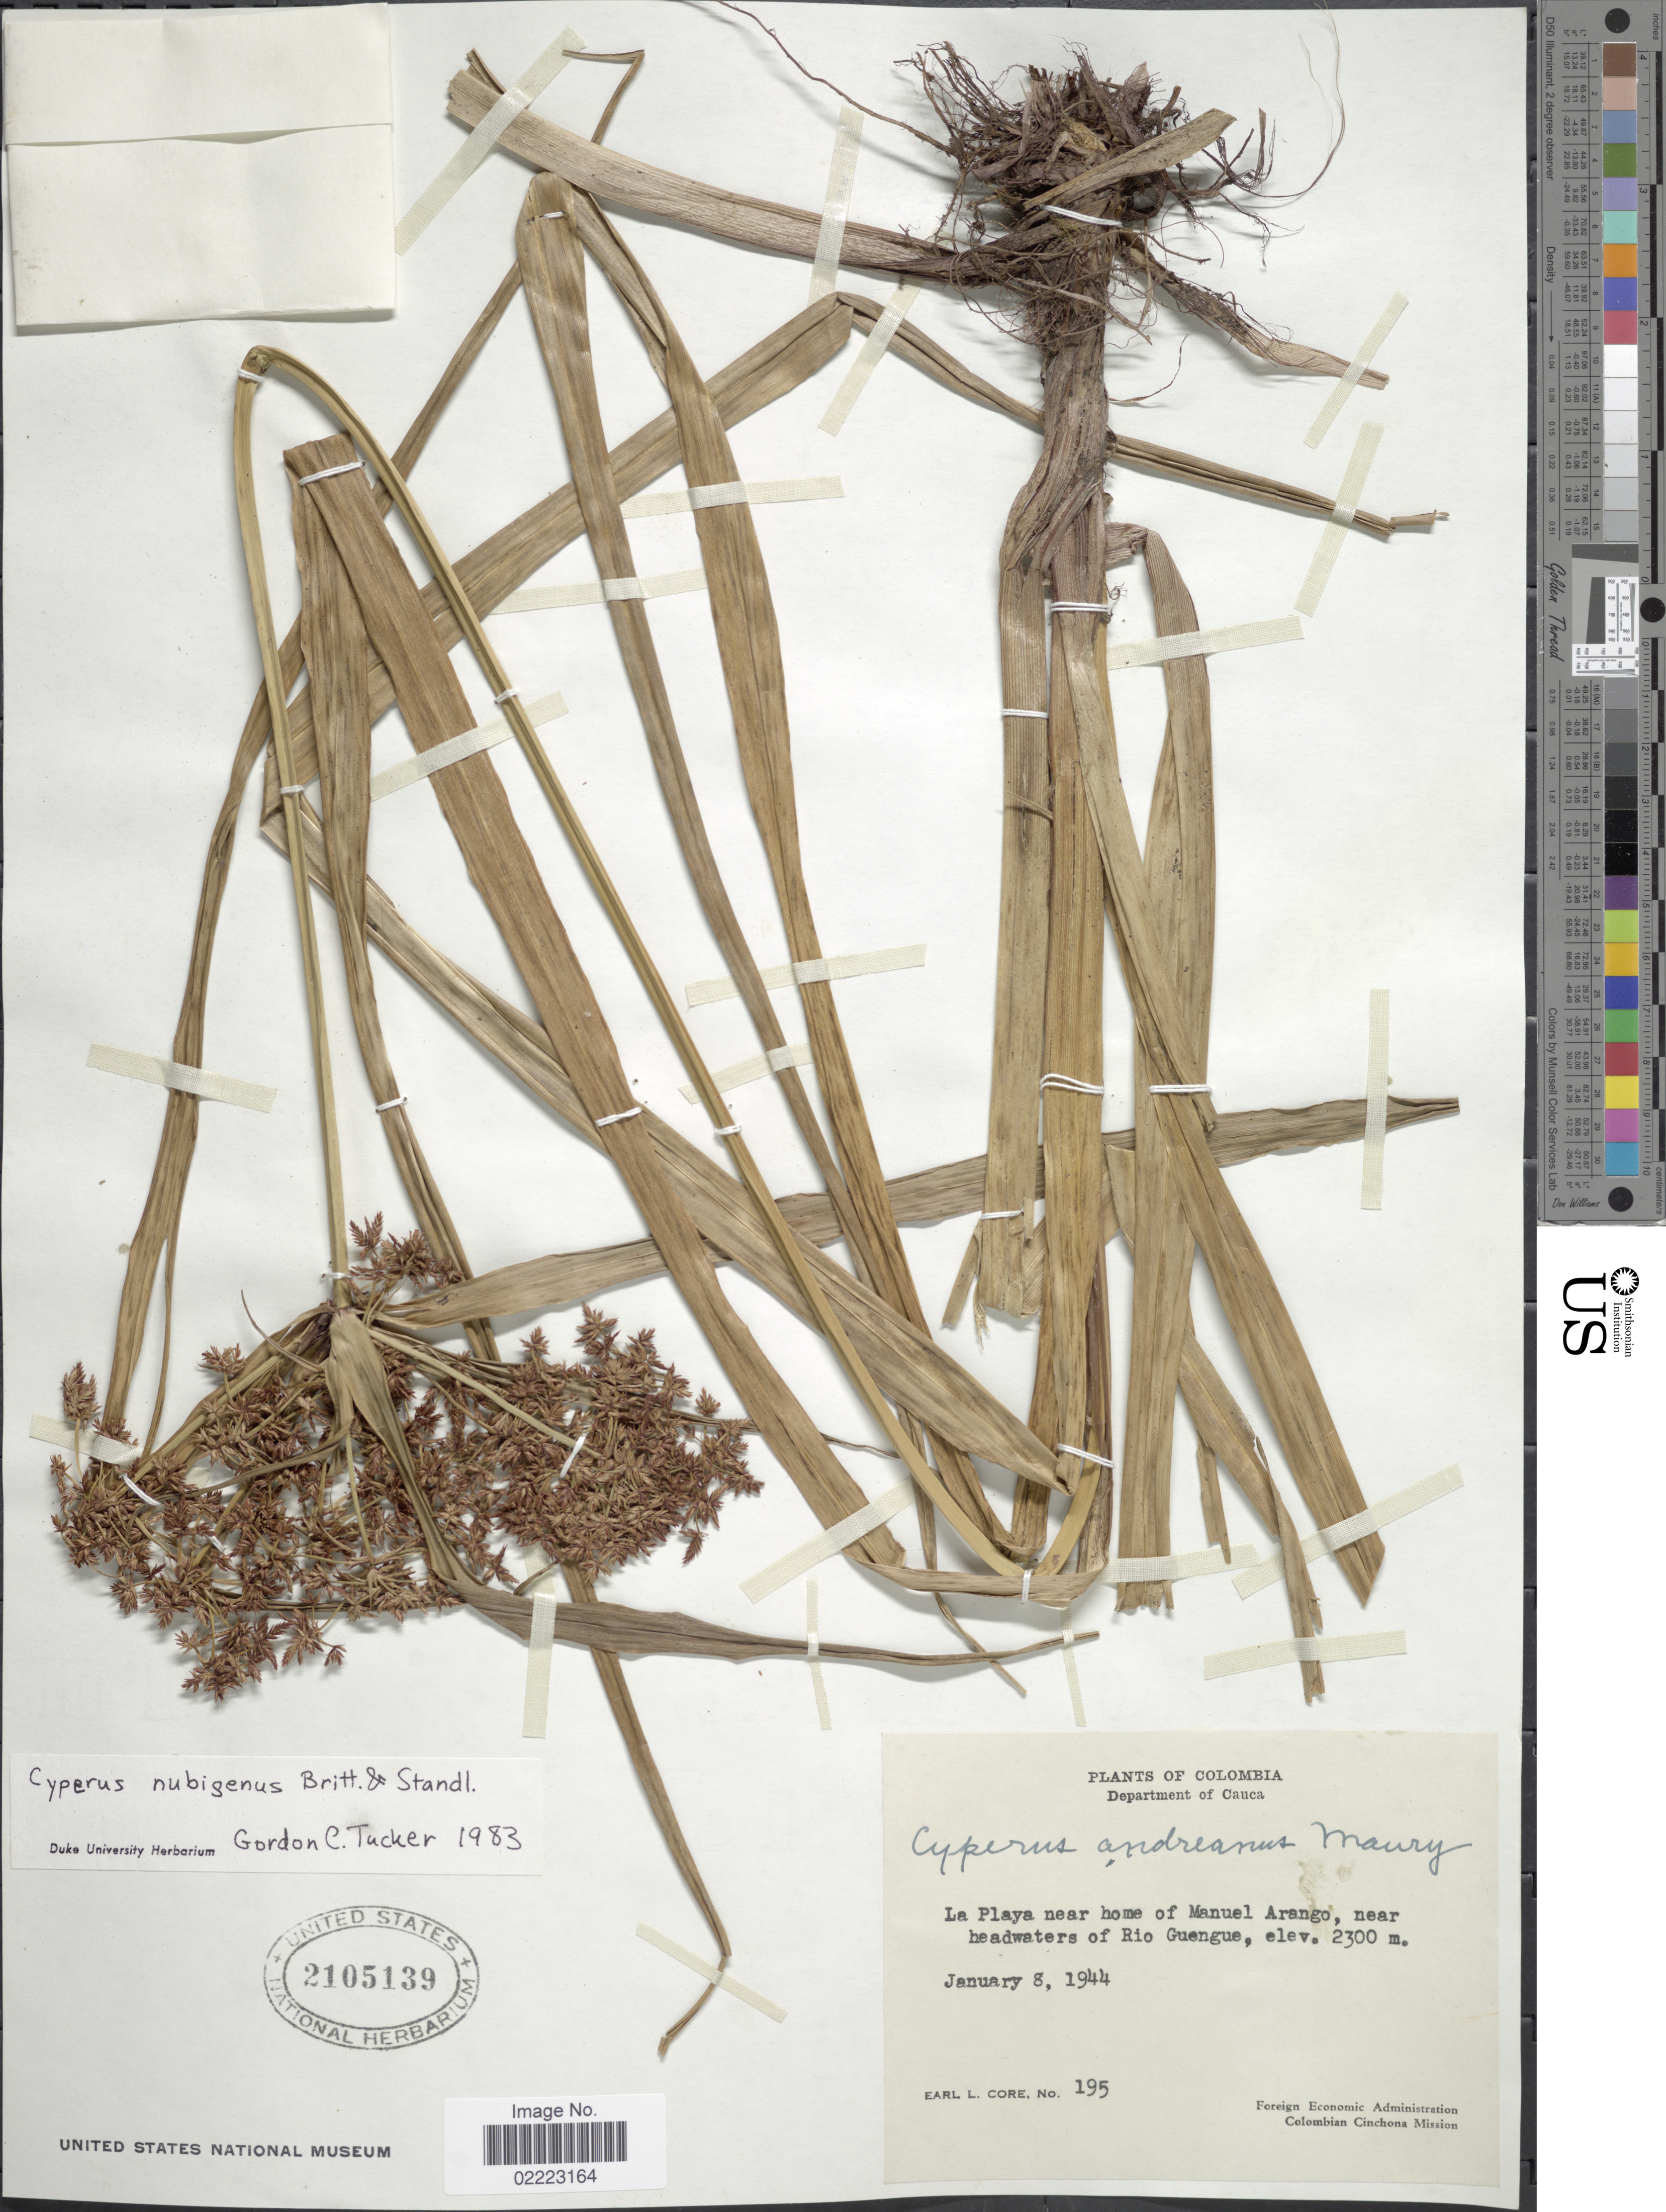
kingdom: Plantae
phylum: Tracheophyta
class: Liliopsida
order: Poales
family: Cyperaceae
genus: Cyperus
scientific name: Cyperus tabina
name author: Steud. ex Boeckeler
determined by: Strong, Mark T., (BOT), Smithsonian Institution - National Museum of Natural History (UNITED STATES)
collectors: E. L. Core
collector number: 195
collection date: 1944-01-08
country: Colombia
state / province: Cauca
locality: Department of Cauca, La Playa near home of Manuel Arango, near headwaters of Rio Guengue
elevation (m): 2300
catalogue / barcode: US 2105139